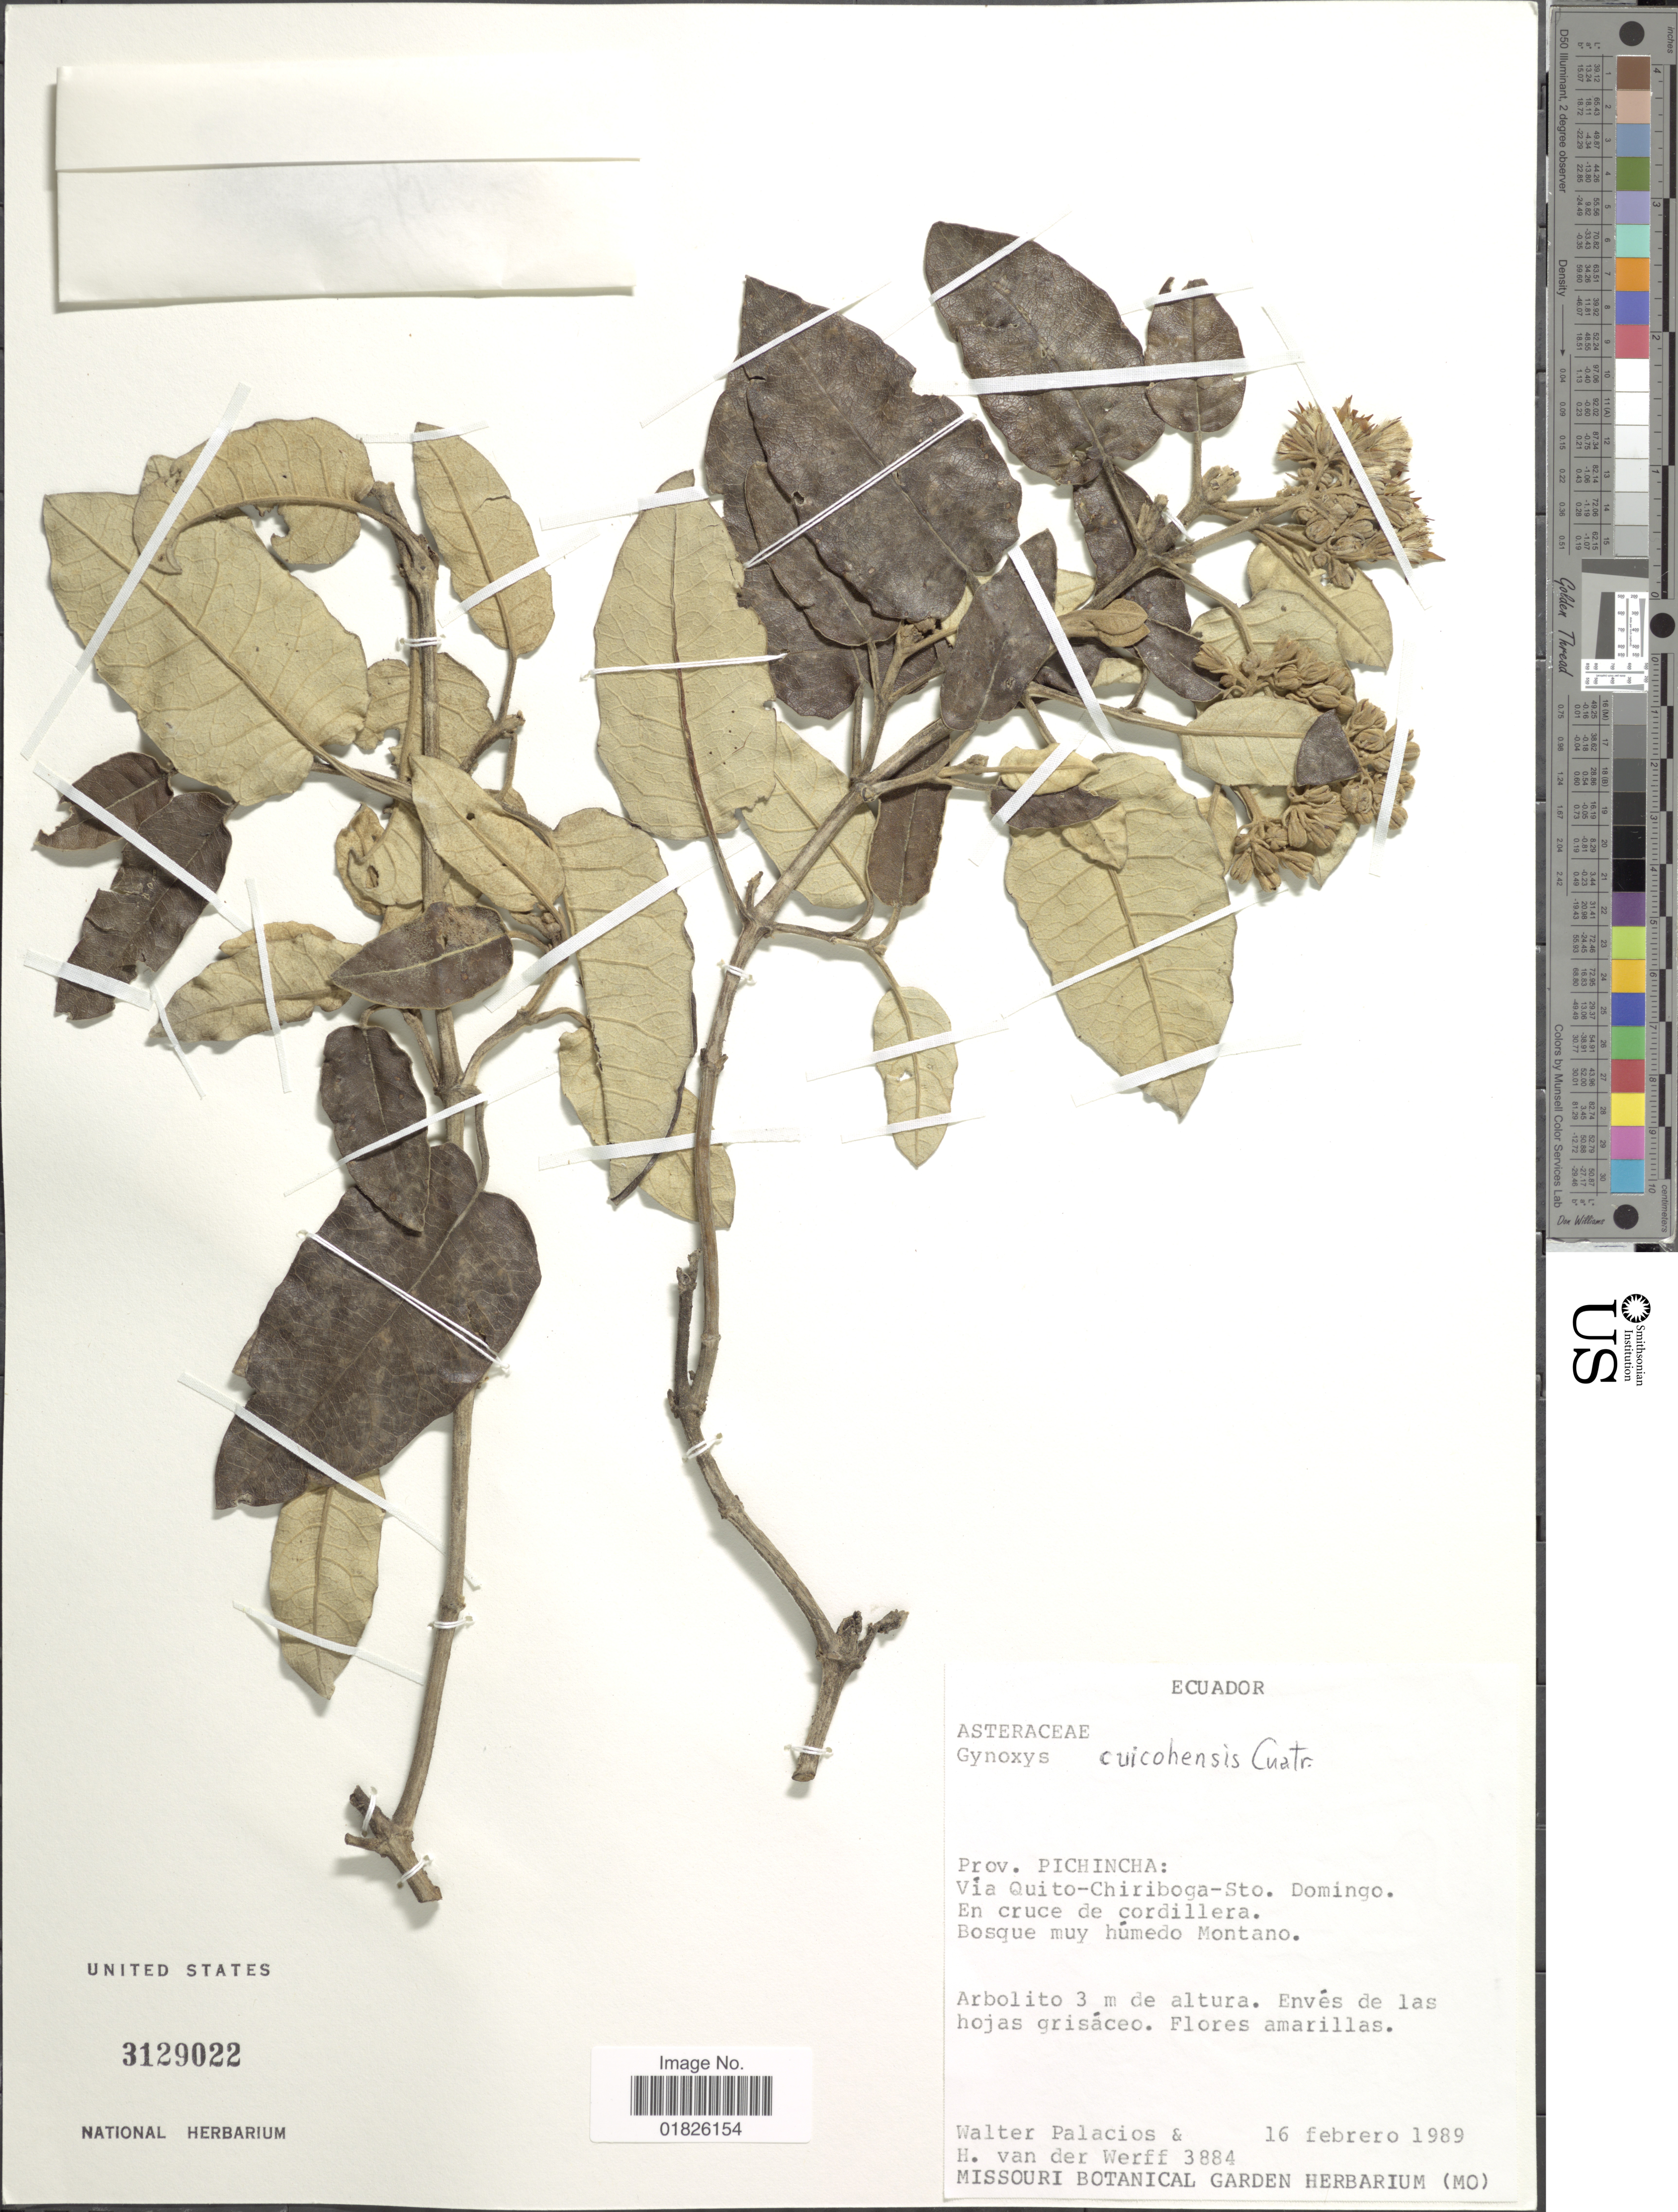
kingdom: Plantae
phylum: Tracheophyta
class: Magnoliopsida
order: Asterales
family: Asteraceae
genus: Gynoxys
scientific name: Gynoxys cuicochensis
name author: Cuatrec.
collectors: W. Palacios & H. van der Werff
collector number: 3884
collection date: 1989-02-16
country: Ecuador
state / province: Pichincha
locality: Via Quito-Chiriboga-Sto Domingo. En cruce de cordillera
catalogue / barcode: US 3129022